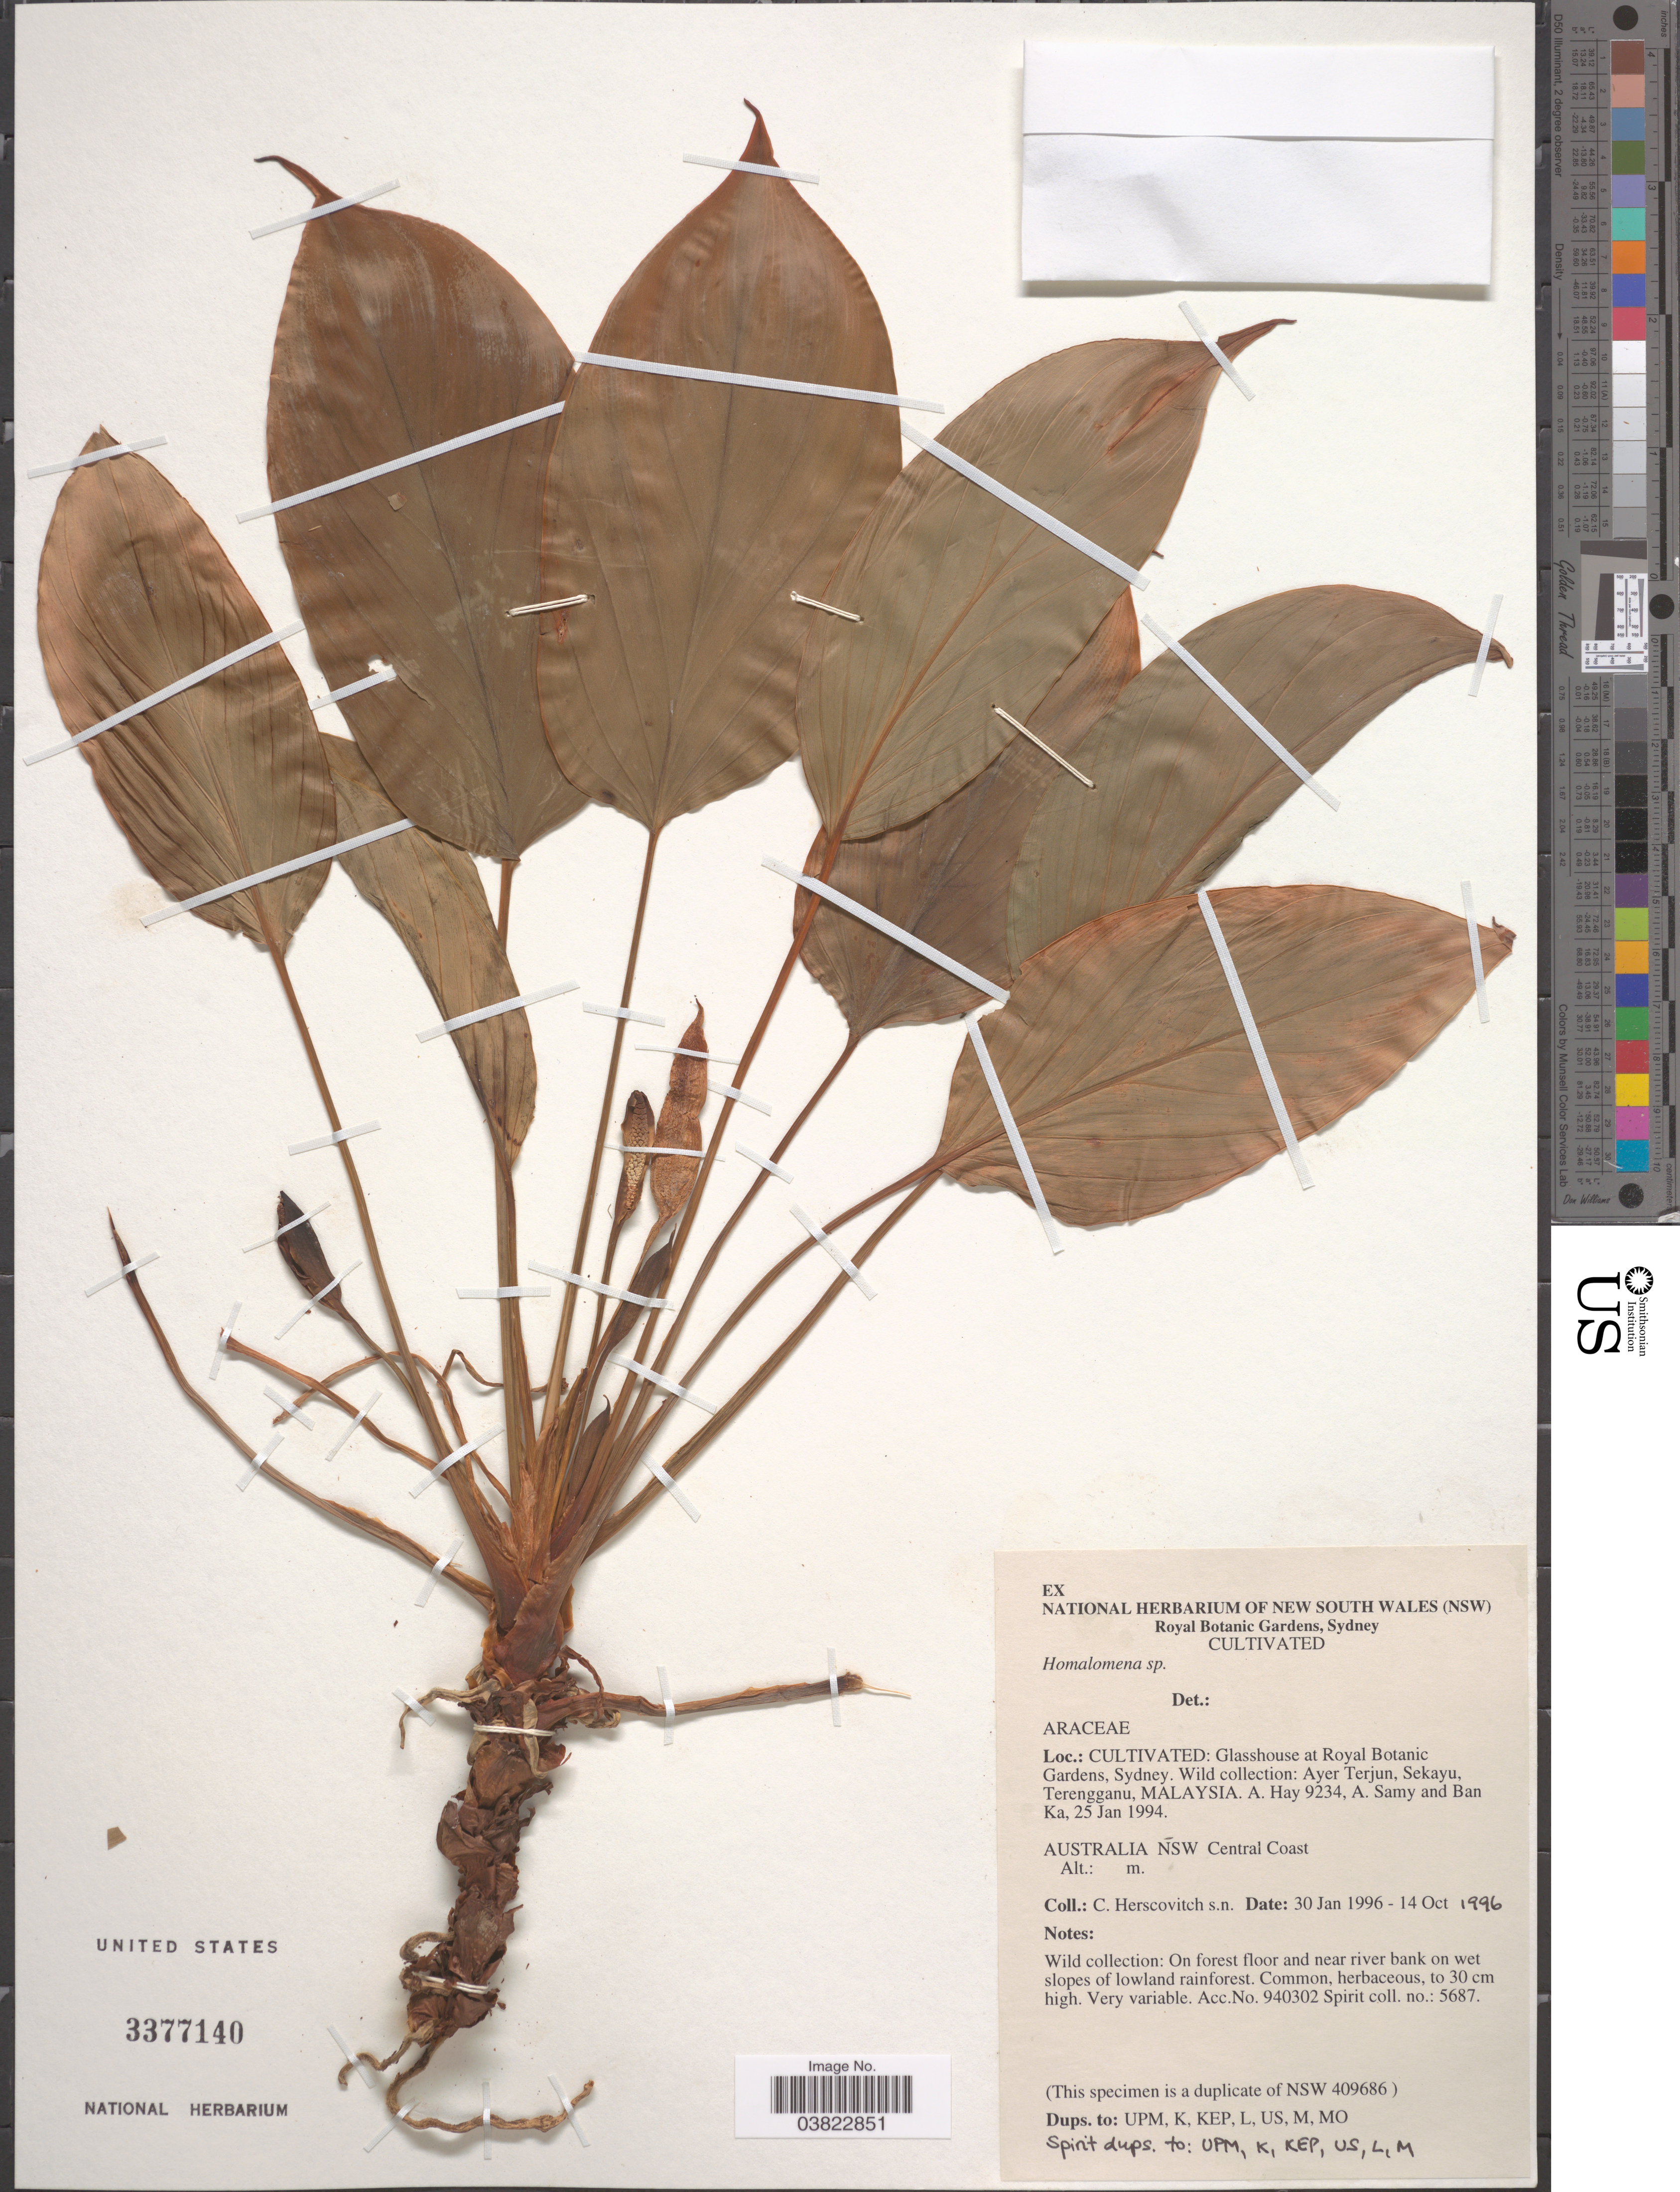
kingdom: Plantae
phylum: Tracheophyta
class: Liliopsida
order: Alismatales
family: Araceae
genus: Homalomena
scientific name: Homalomena sp.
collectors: C. Herscovitch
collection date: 1996-01-30/1996-10-14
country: Australia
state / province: New South Wales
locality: Glasshouse at Royal Botanic Gardens, Sydney. Central Coast.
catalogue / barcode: US 3377140